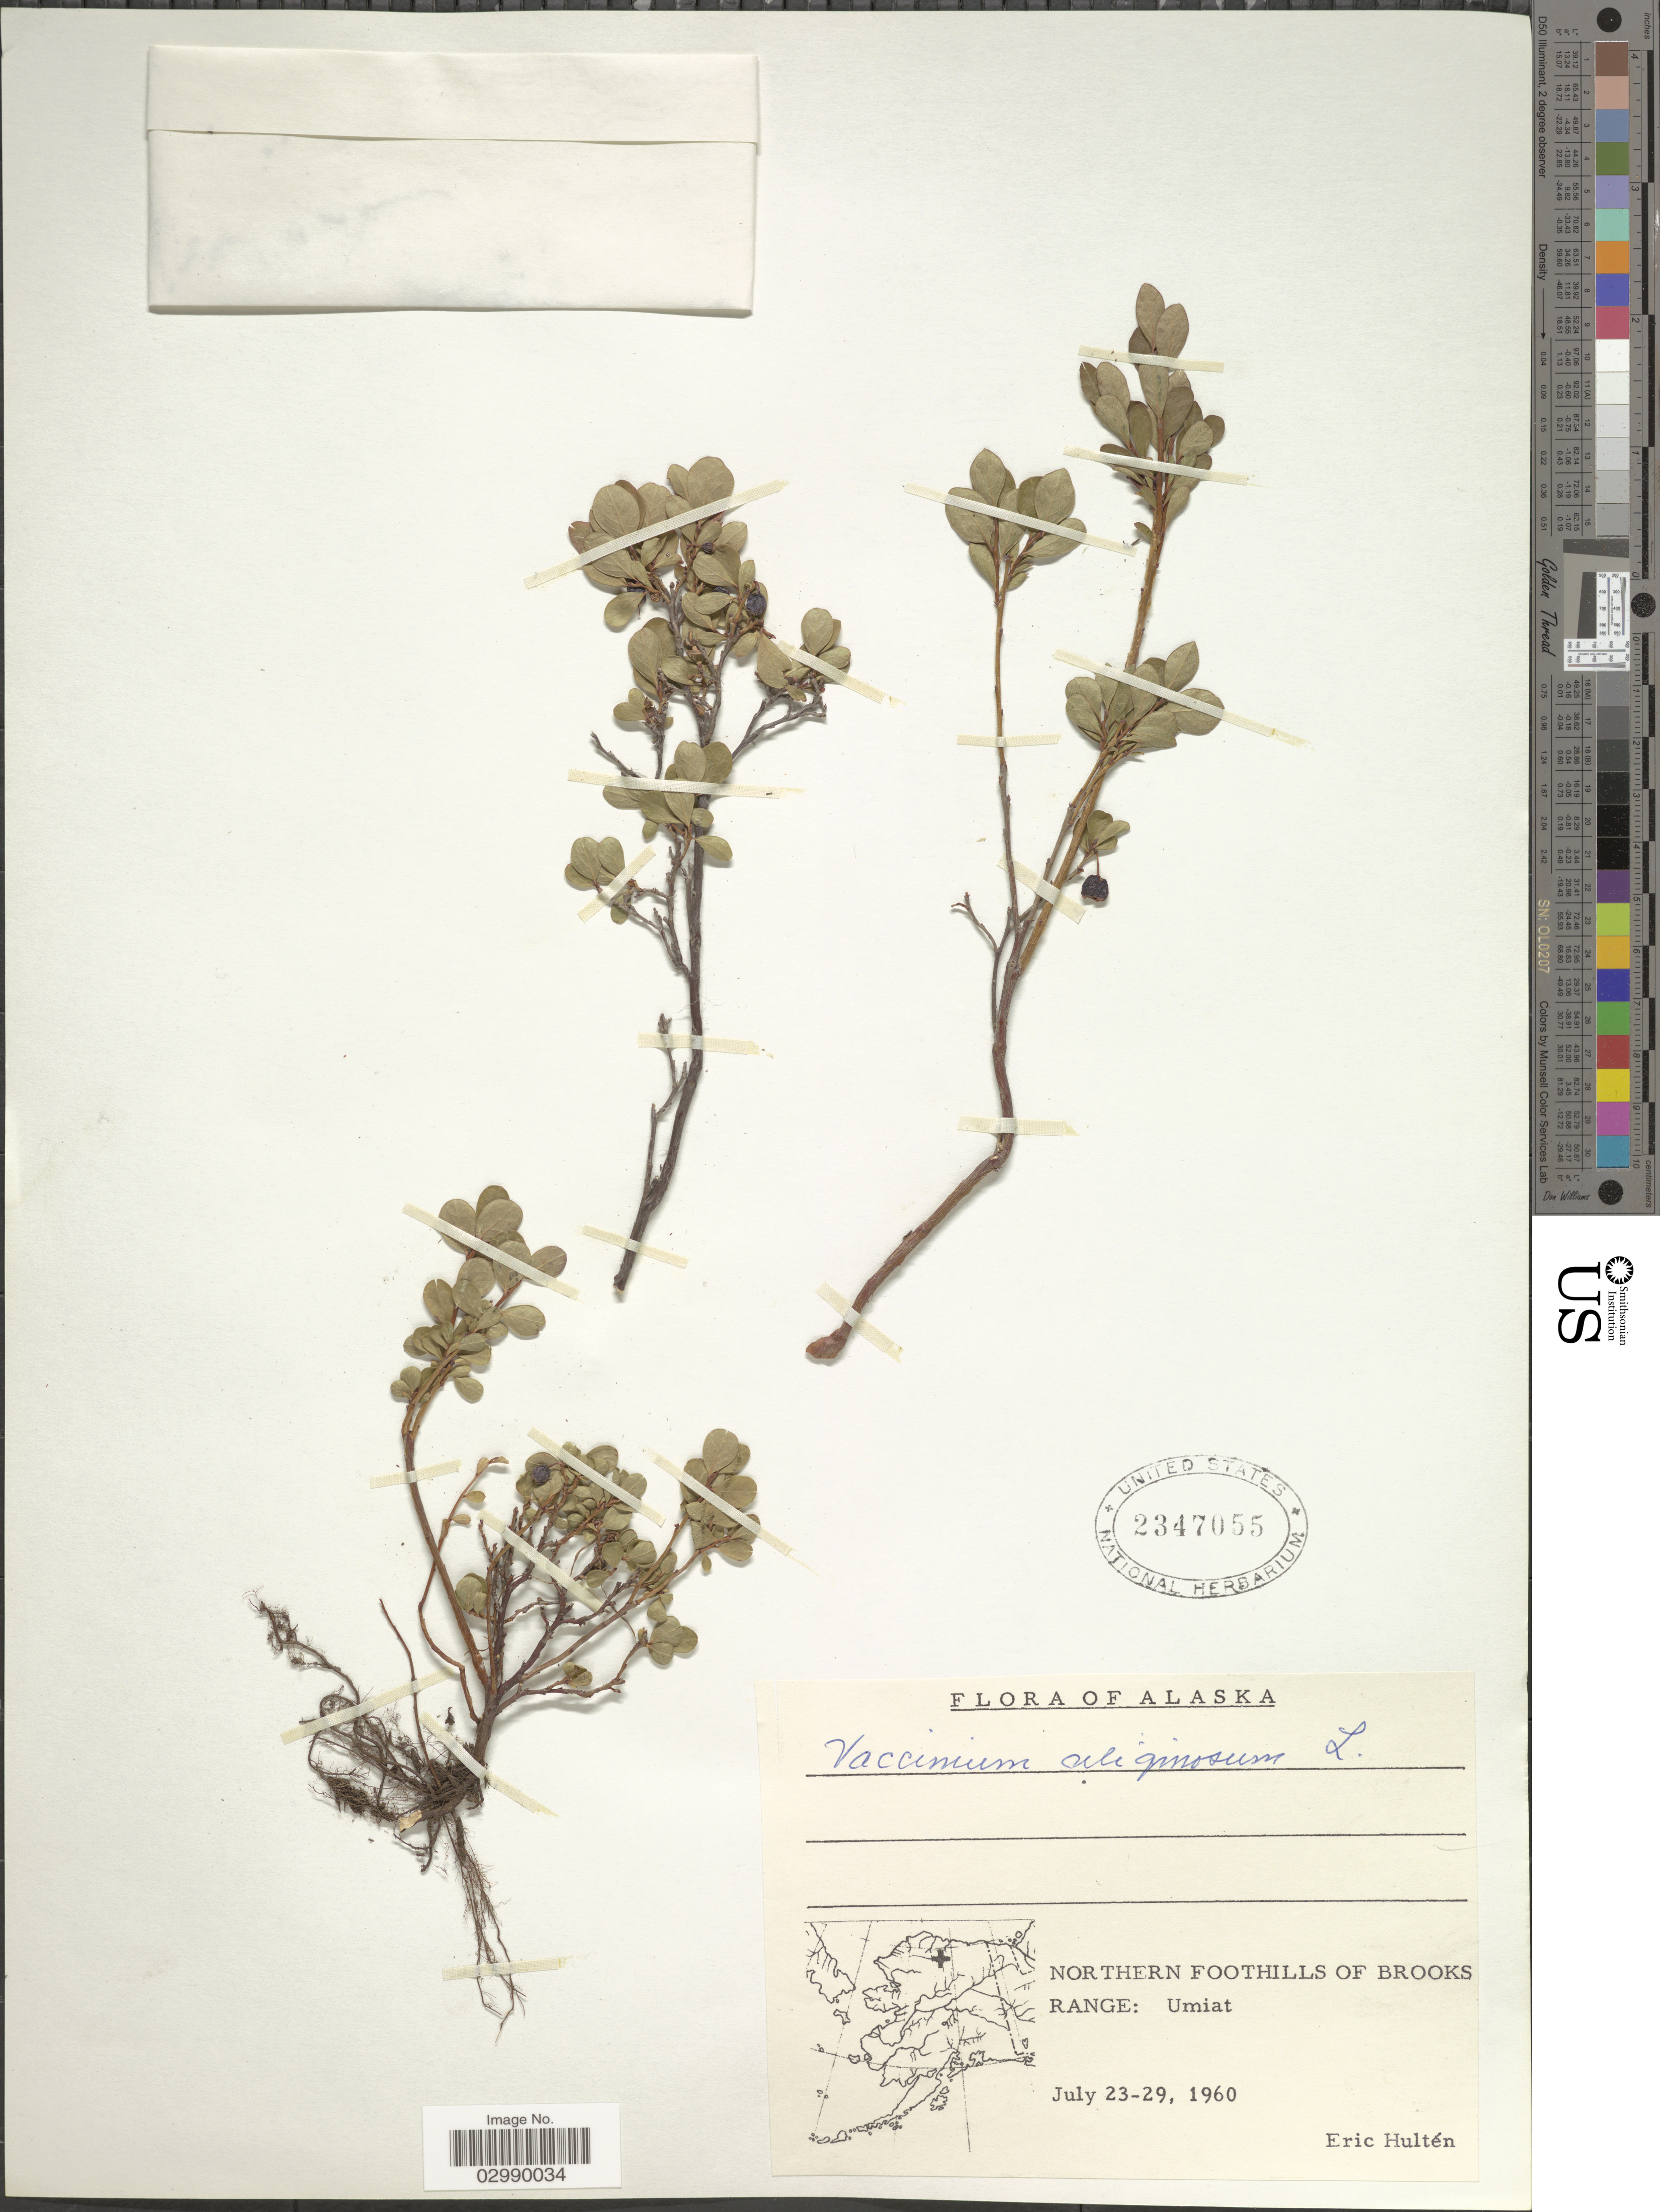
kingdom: Plantae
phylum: Tracheophyta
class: Magnoliopsida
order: Ericales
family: Ericaceae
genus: Vaccinium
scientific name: Vaccinium uliginosum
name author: L.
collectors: E. G. Hultén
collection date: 1960-07-23/1960-07-29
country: United States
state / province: Alaska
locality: Northern Foothills of Brooks, Range Umiat.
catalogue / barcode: US 2347055